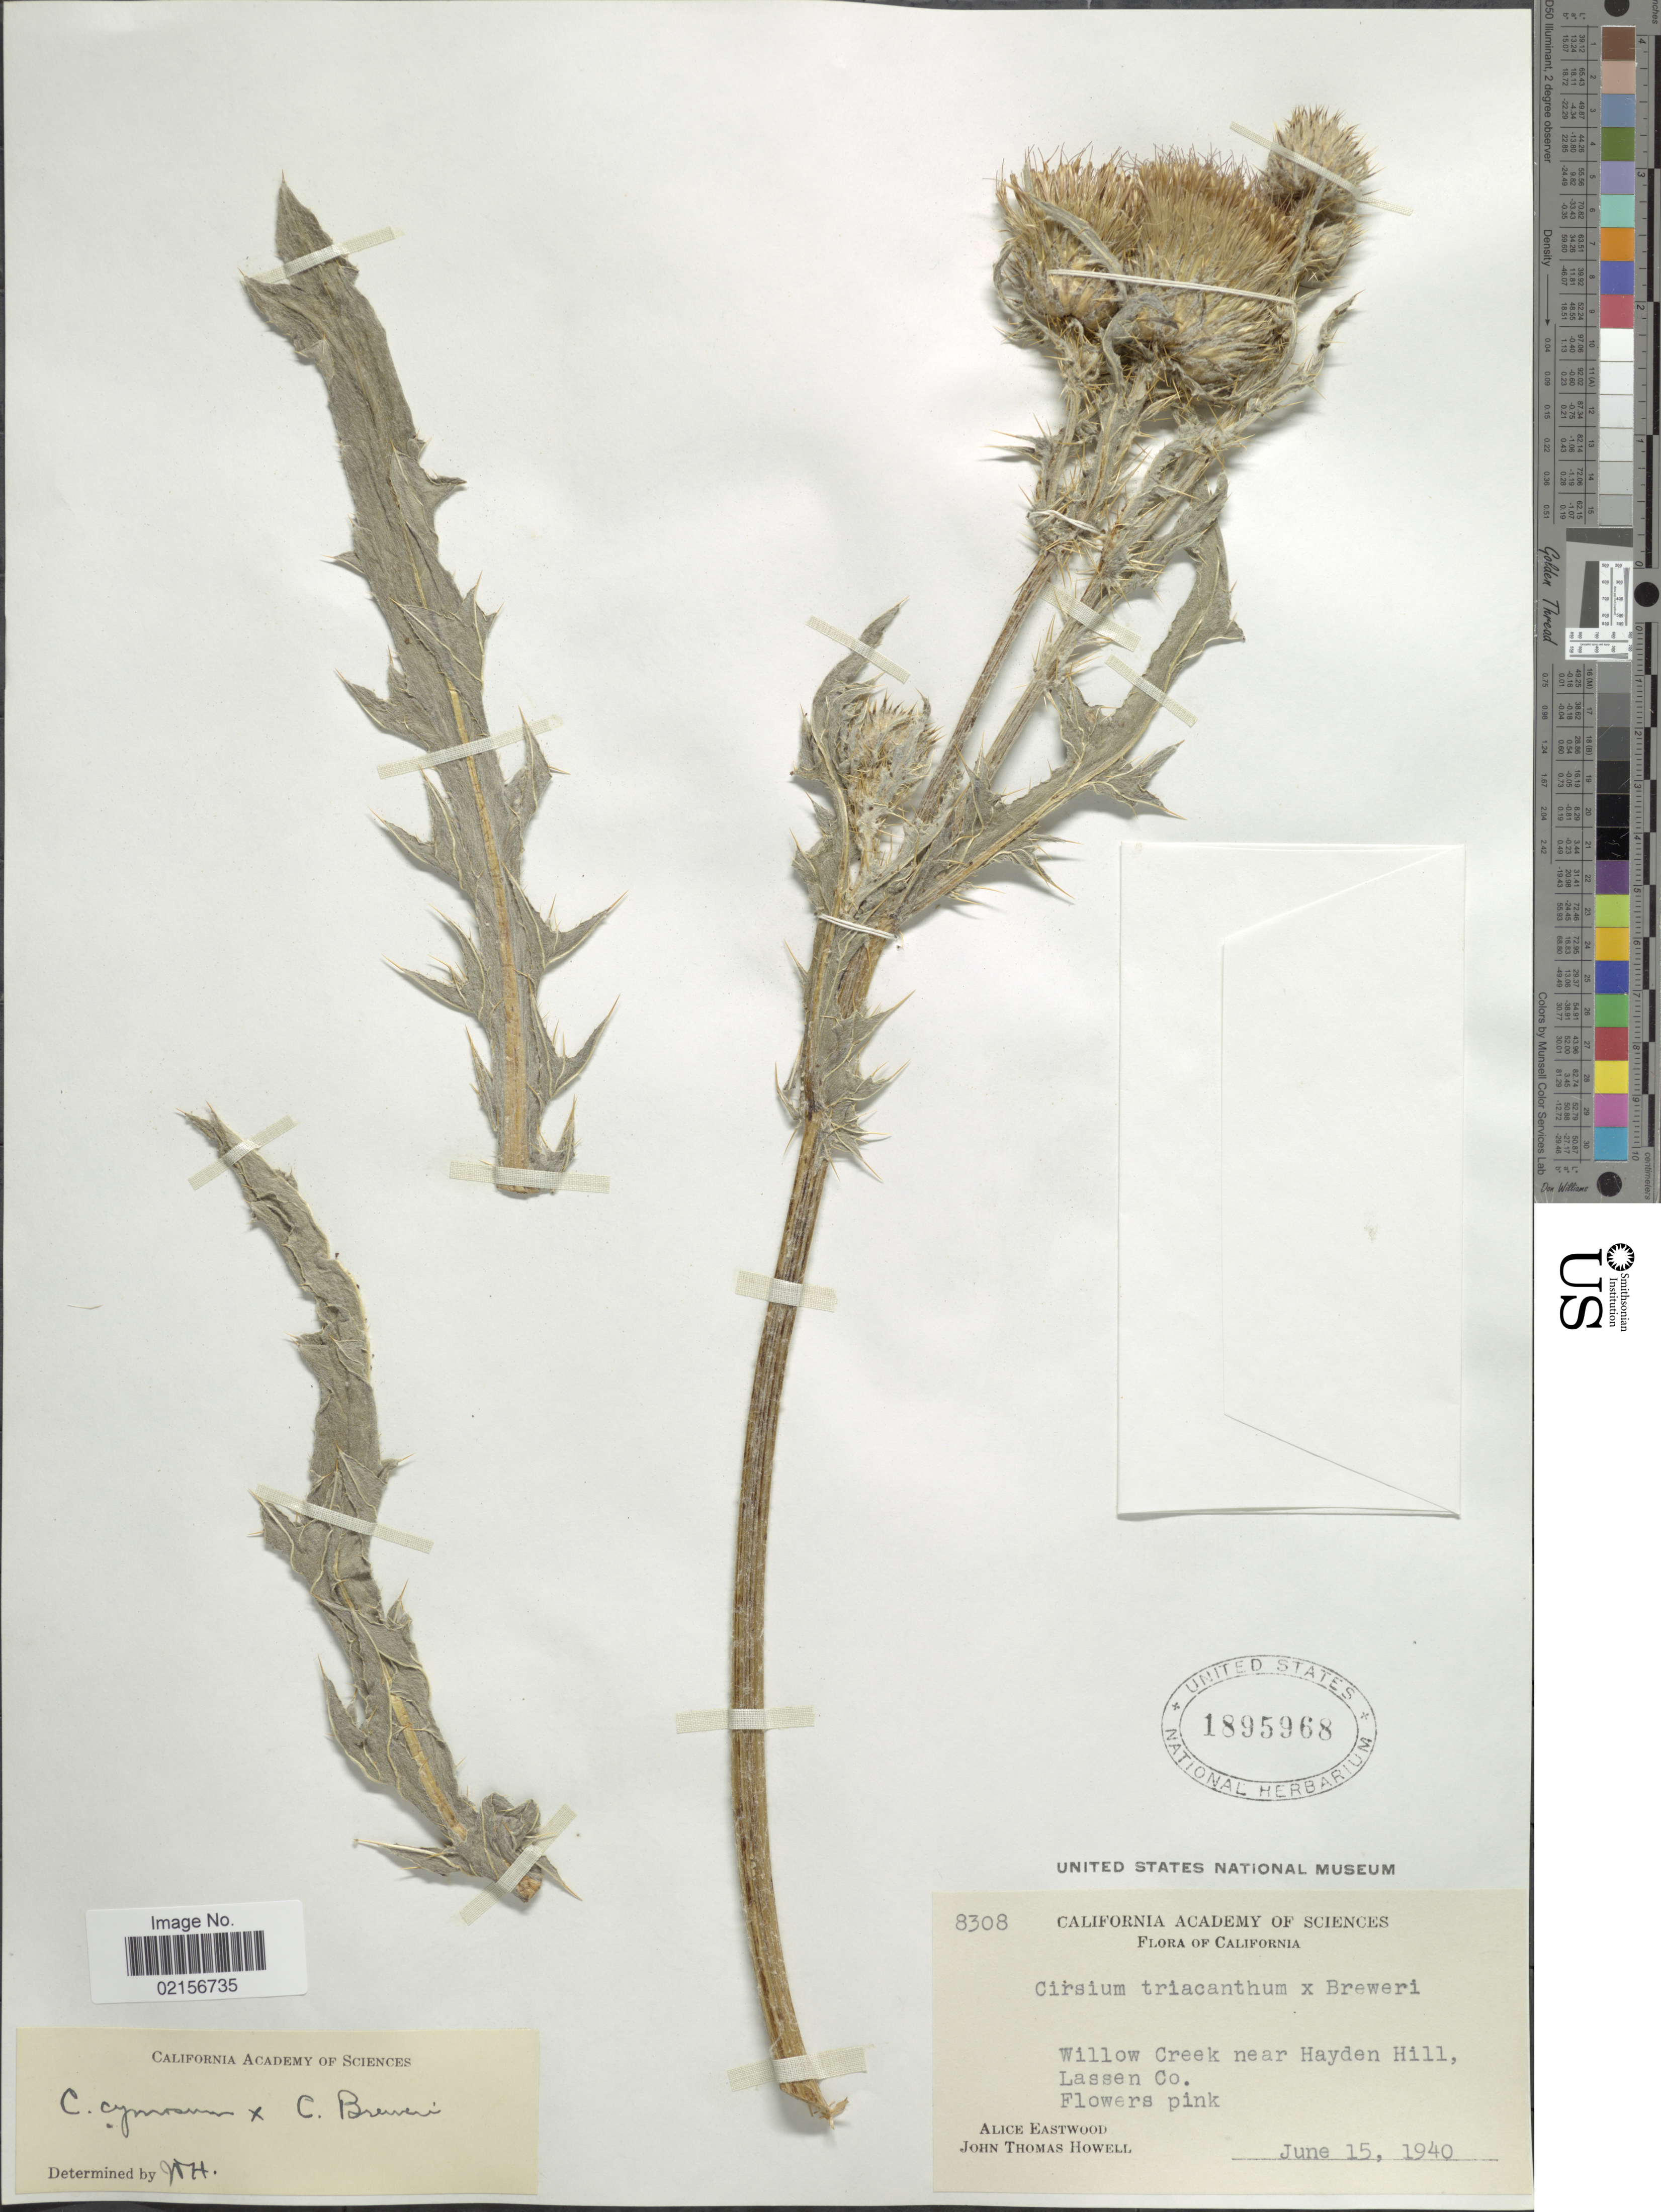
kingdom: Plantae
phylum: Tracheophyta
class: Magnoliopsida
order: Asterales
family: Asteraceae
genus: Cirsium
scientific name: Cirsium cymosum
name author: (Greene) J.T. Howell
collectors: A. Eastwood & J. T. Howell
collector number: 8308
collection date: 1940-06-15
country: United States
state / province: California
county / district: Lassen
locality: Willow Creek near Hayden Hill, Lassen Co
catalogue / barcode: US 1895968